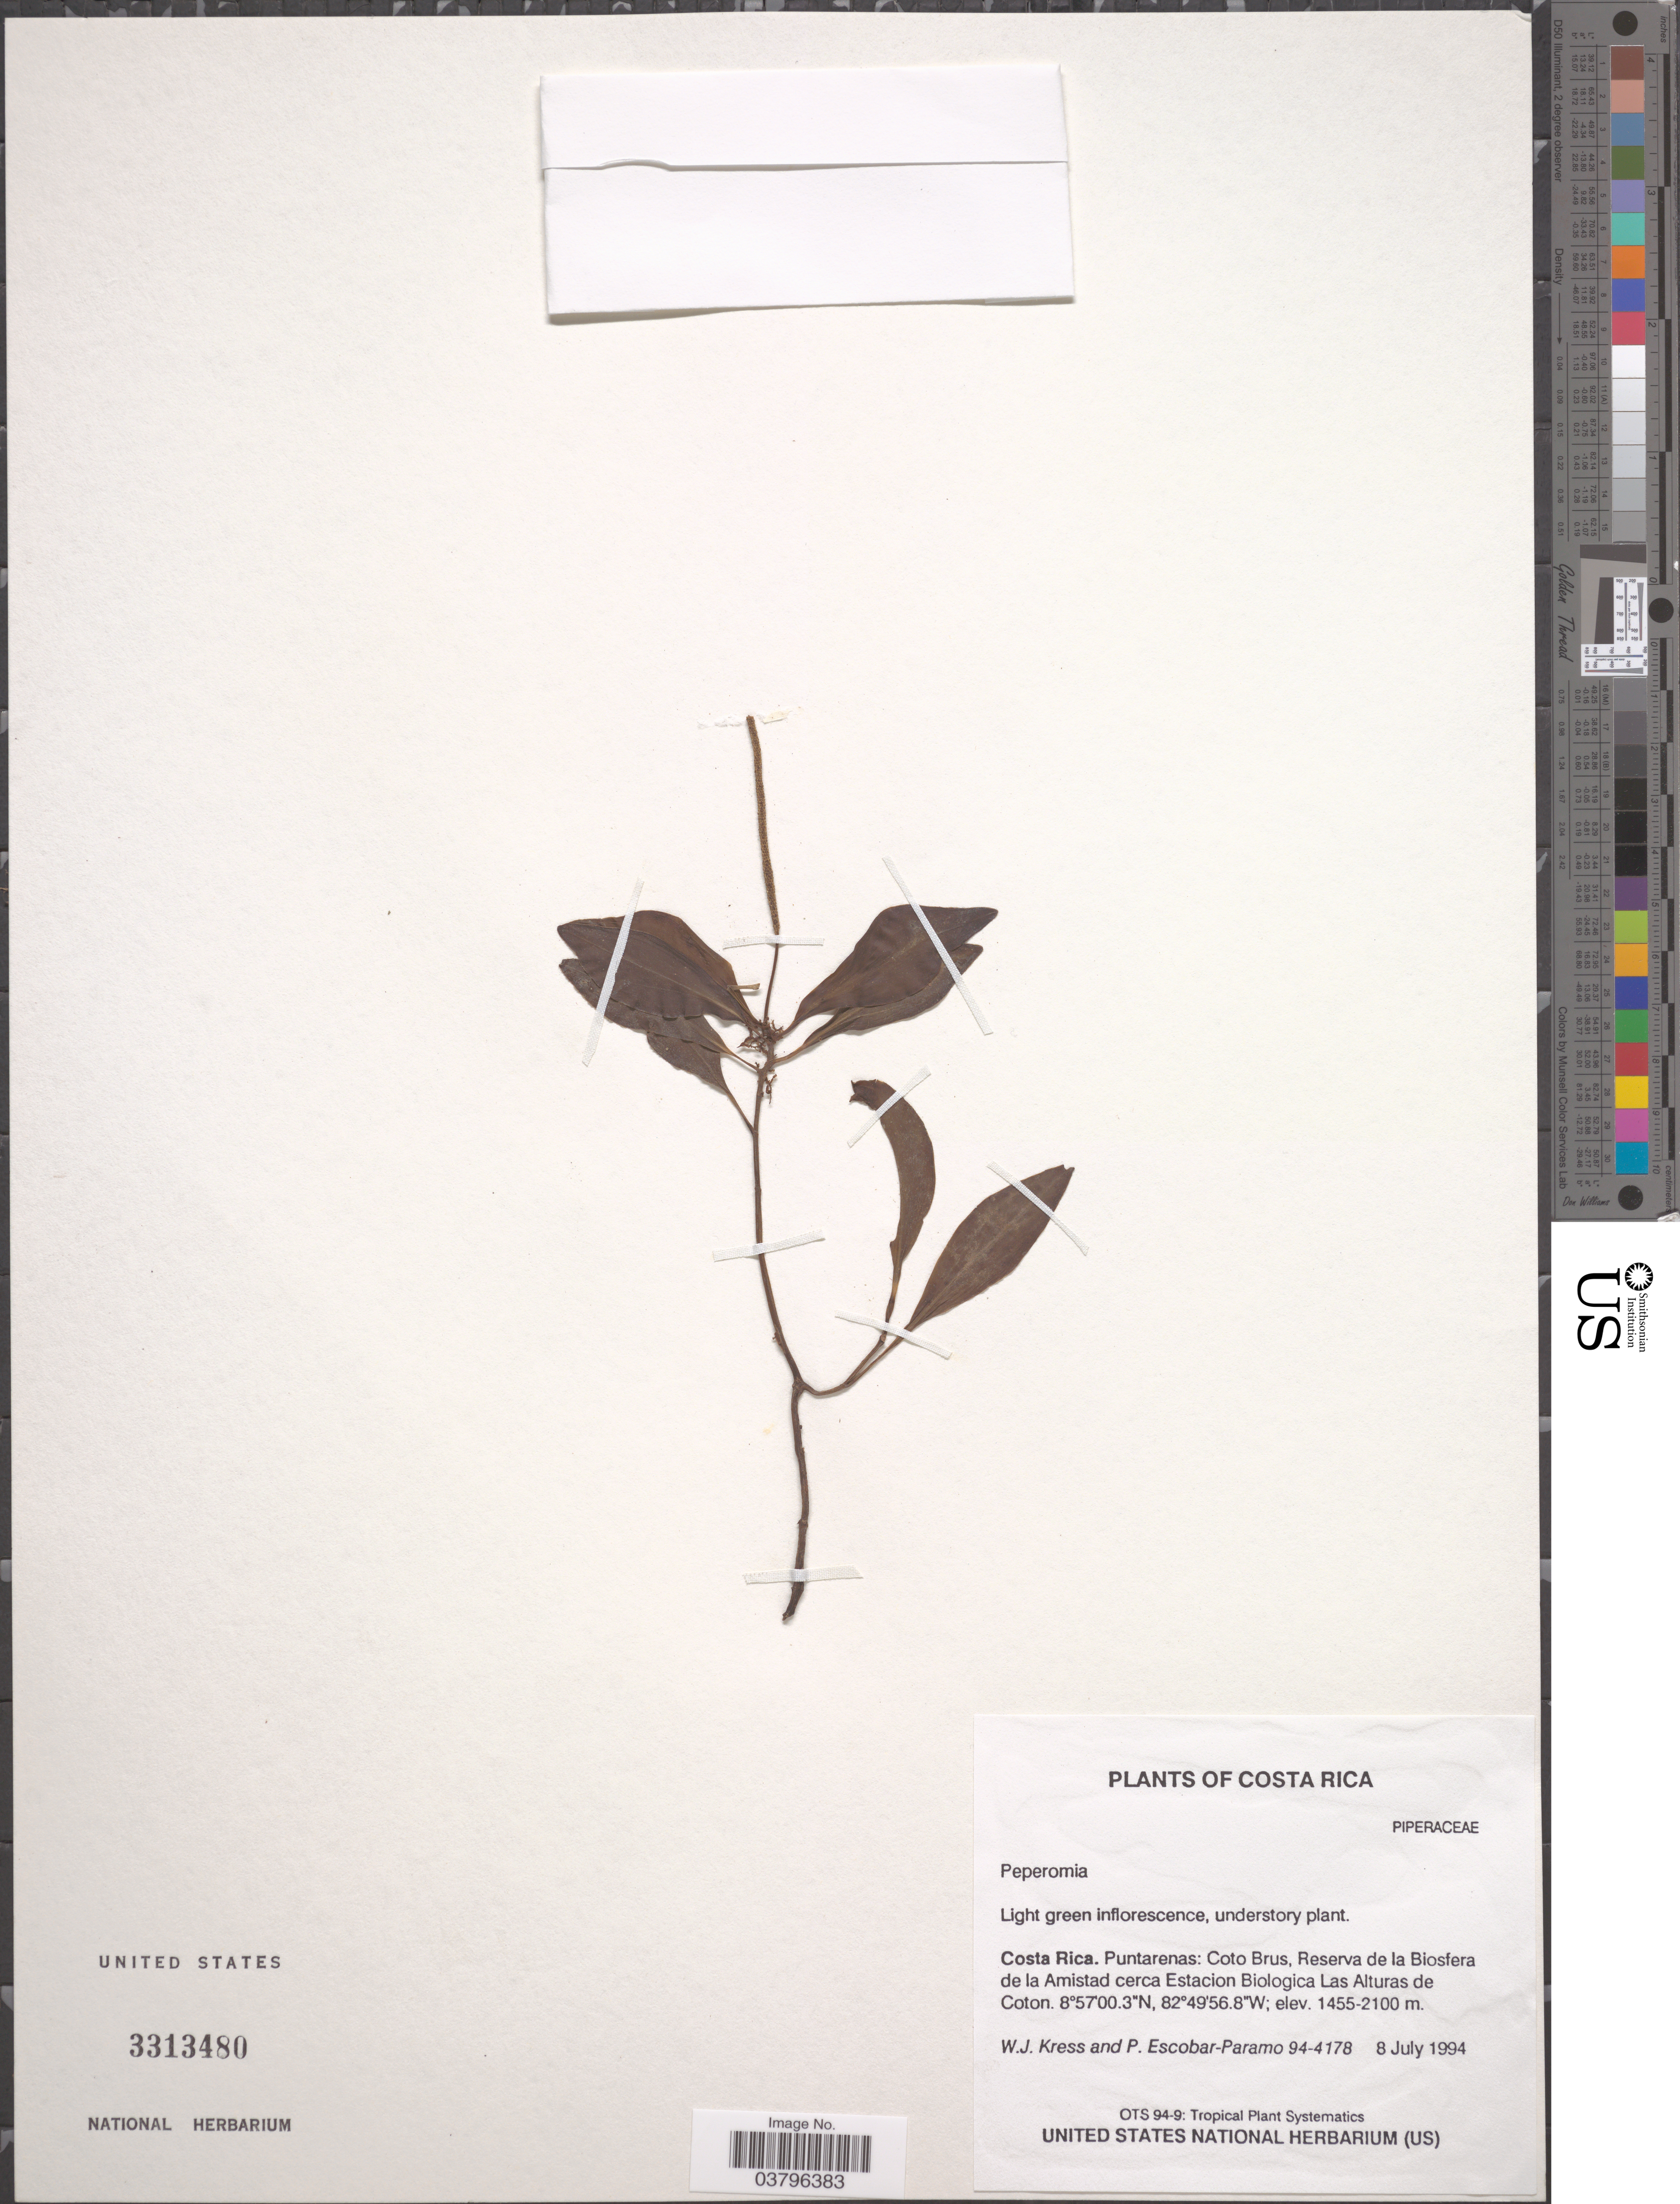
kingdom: Plantae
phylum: Tracheophyta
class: Magnoliopsida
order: Piperales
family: Piperaceae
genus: Peperomia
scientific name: Peperomia dendrophila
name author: Schltdl. & Cham.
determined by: Jiménez, José Estaban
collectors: W. J. Kress & P. Escobar-Páramo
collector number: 94-4178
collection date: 1994-07-08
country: Costa Rica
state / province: Puntarenas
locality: Coto Brus, Reserva de la Biosfera de la Amistad cerca Estacion Biologica Las Alturas de Coton.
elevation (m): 1455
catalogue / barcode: US 3313480